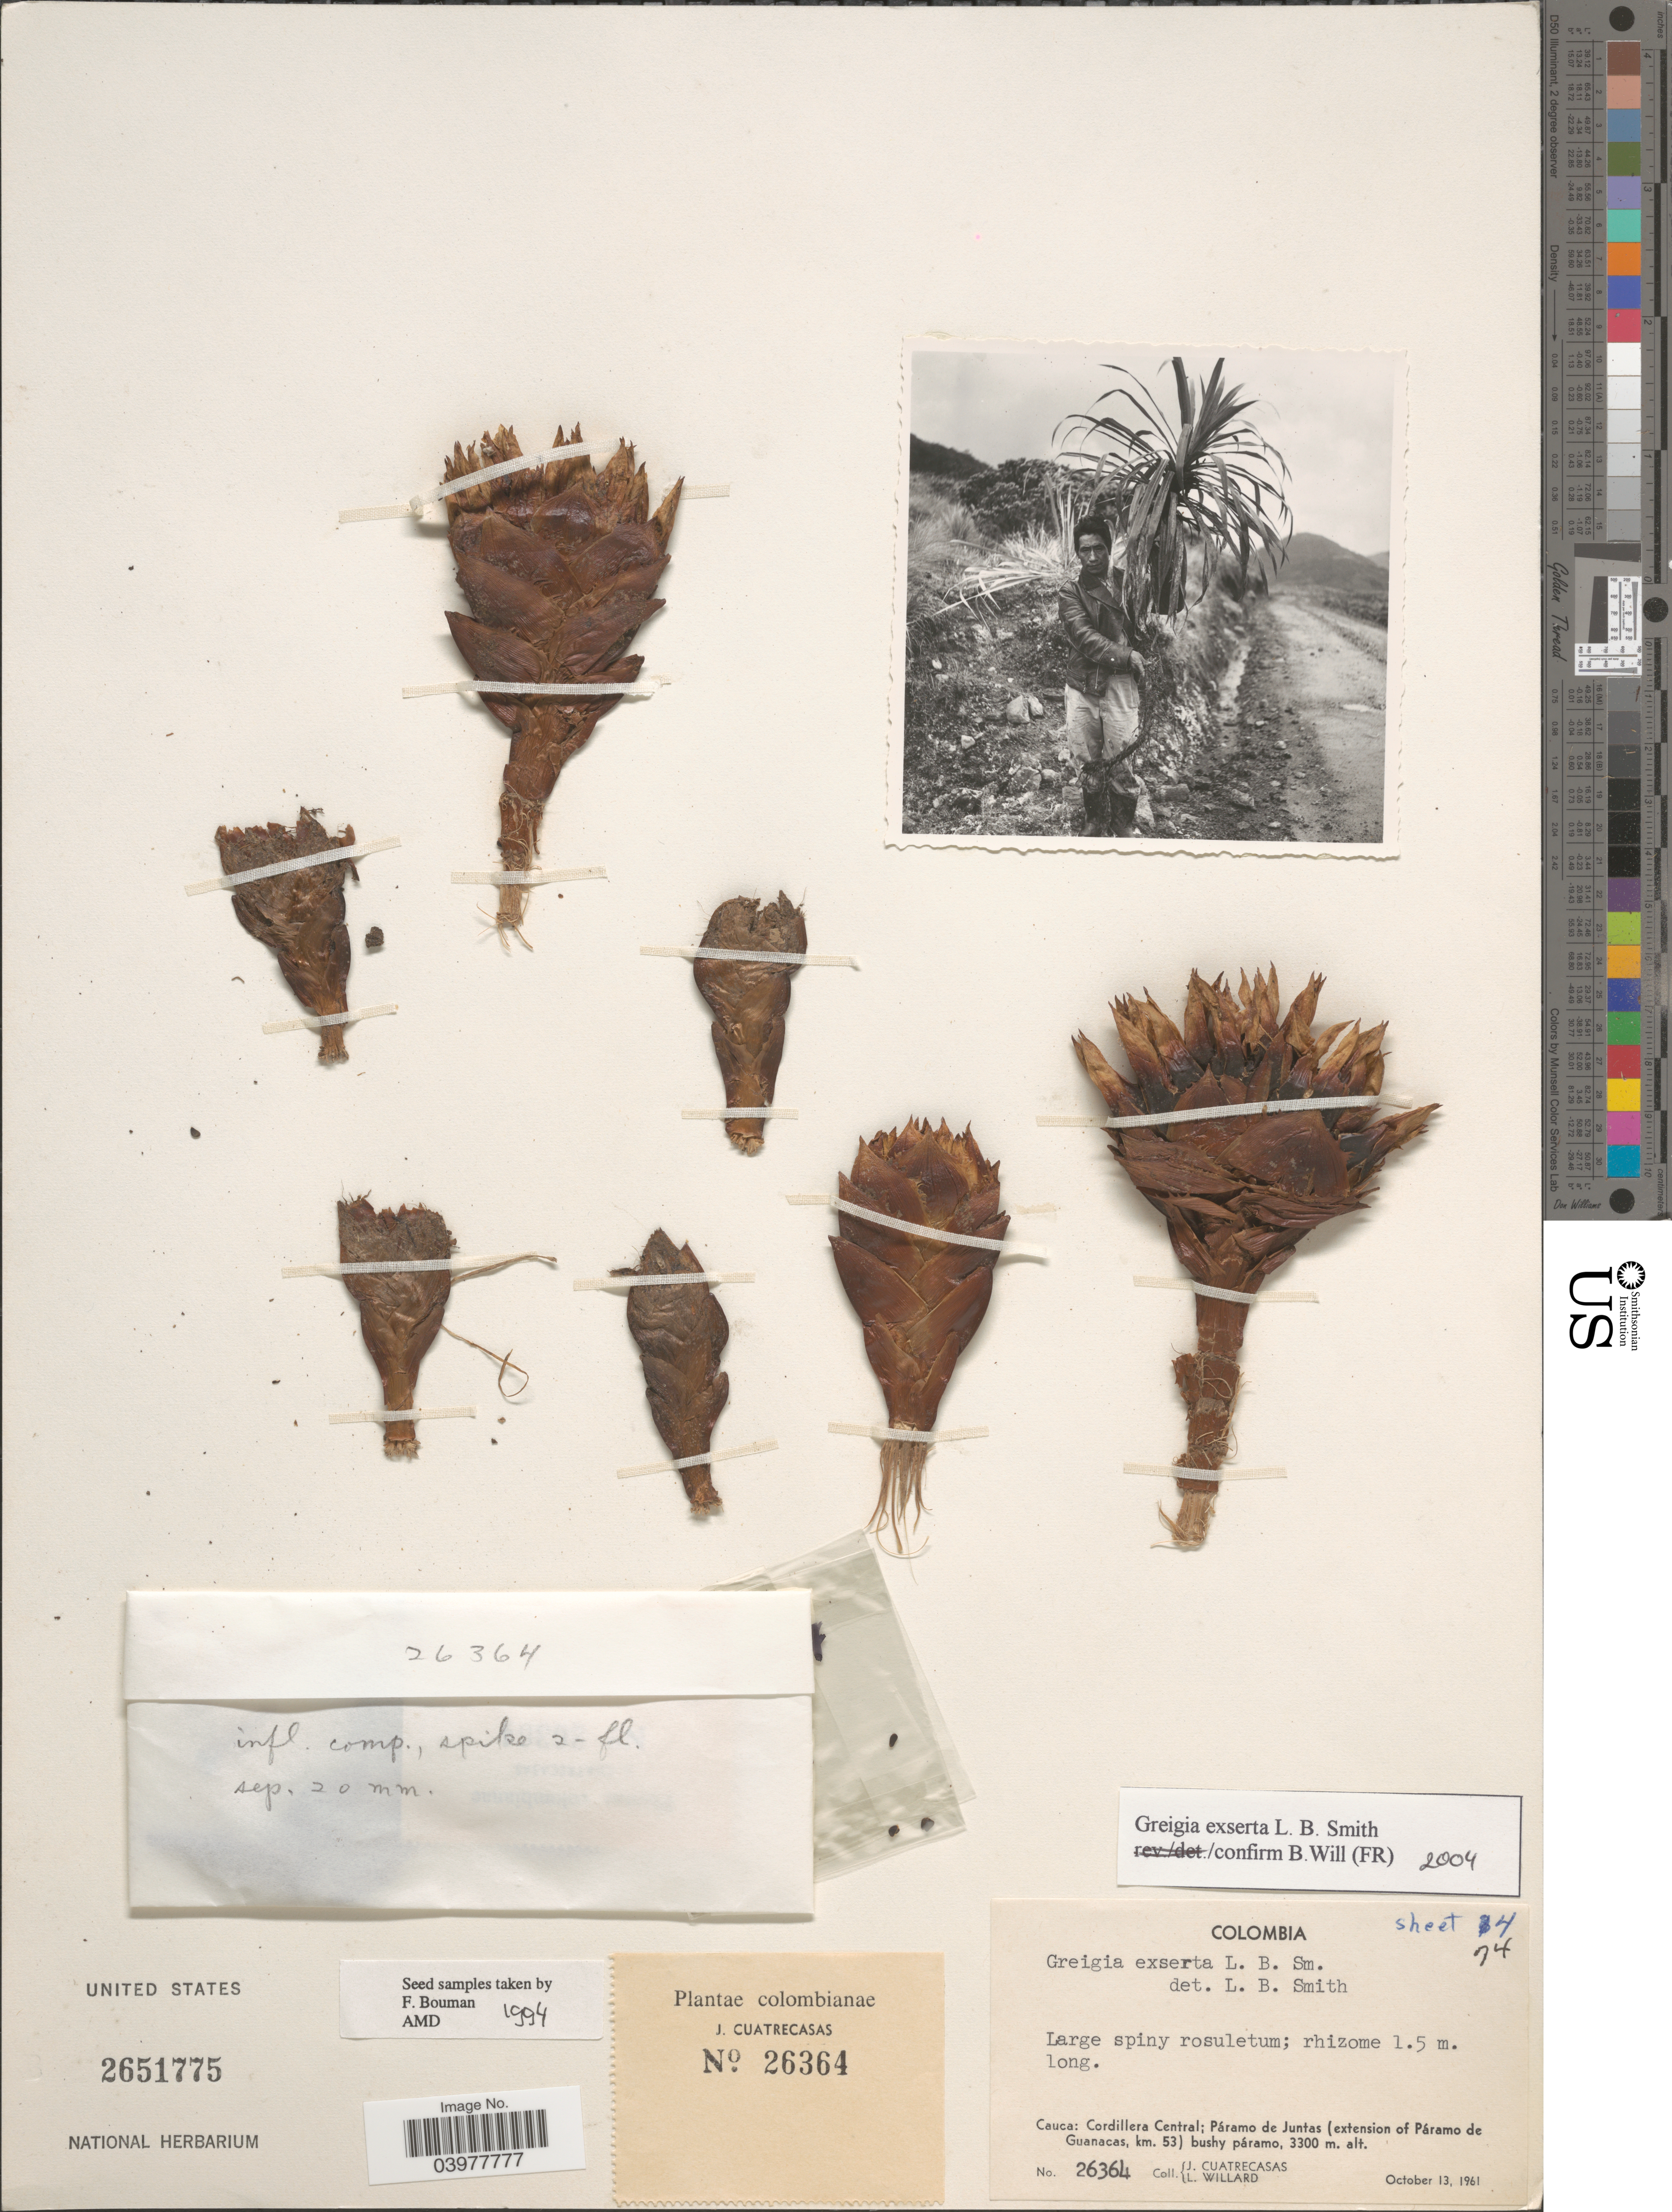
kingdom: Plantae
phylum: Tracheophyta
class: Liliopsida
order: Poales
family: Bromeliaceae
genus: Greigia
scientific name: Greigia exserta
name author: L.B. Sm.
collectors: J. Cuatrecasas & L. Willard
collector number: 26364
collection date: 1961-10-13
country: Colombia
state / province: Cauca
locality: Cordillera Central; Páramo de Juntas (extension of Páramo de Guanacas, km. 53) bushy páramo.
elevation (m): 3300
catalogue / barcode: US 2651775